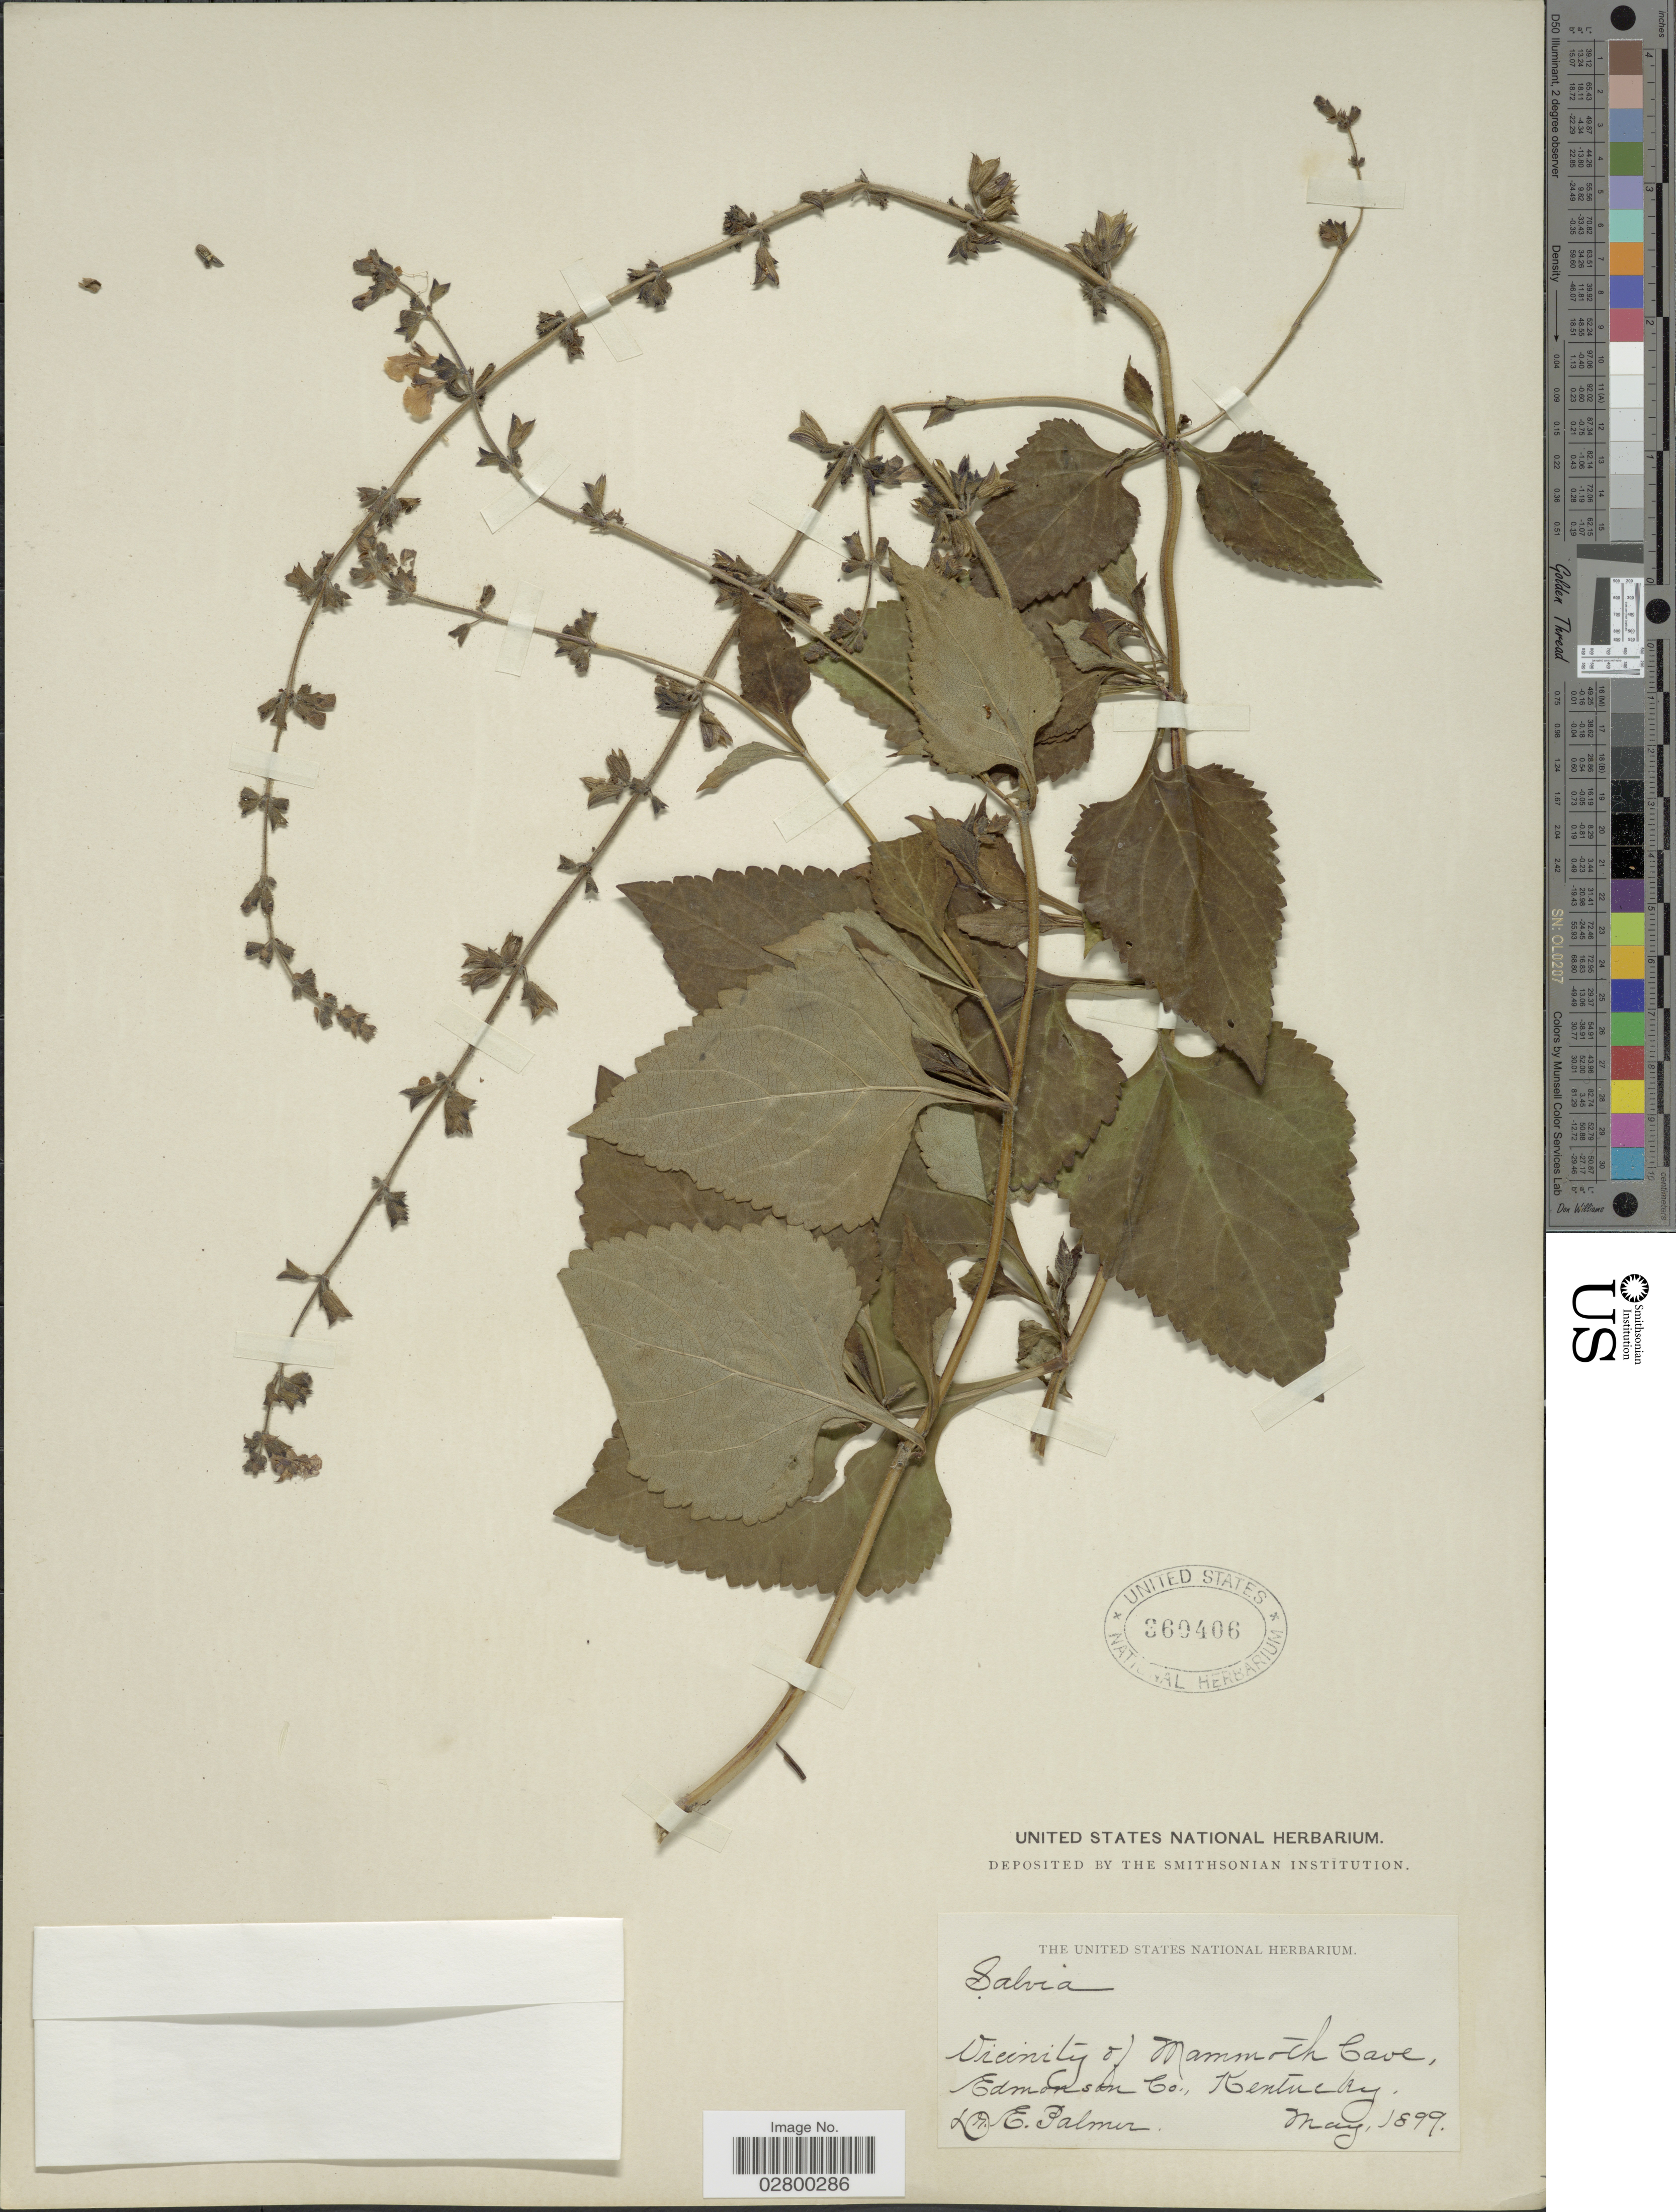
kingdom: Plantae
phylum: Tracheophyta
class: Magnoliopsida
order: Lamiales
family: Lamiaceae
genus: Salvia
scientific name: Salvia sp.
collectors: E. Palmer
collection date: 1899-05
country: United States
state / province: Kentucky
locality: Vicinity of Mammoth Cave, Edmonson Co., Kentucky.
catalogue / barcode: US 360406